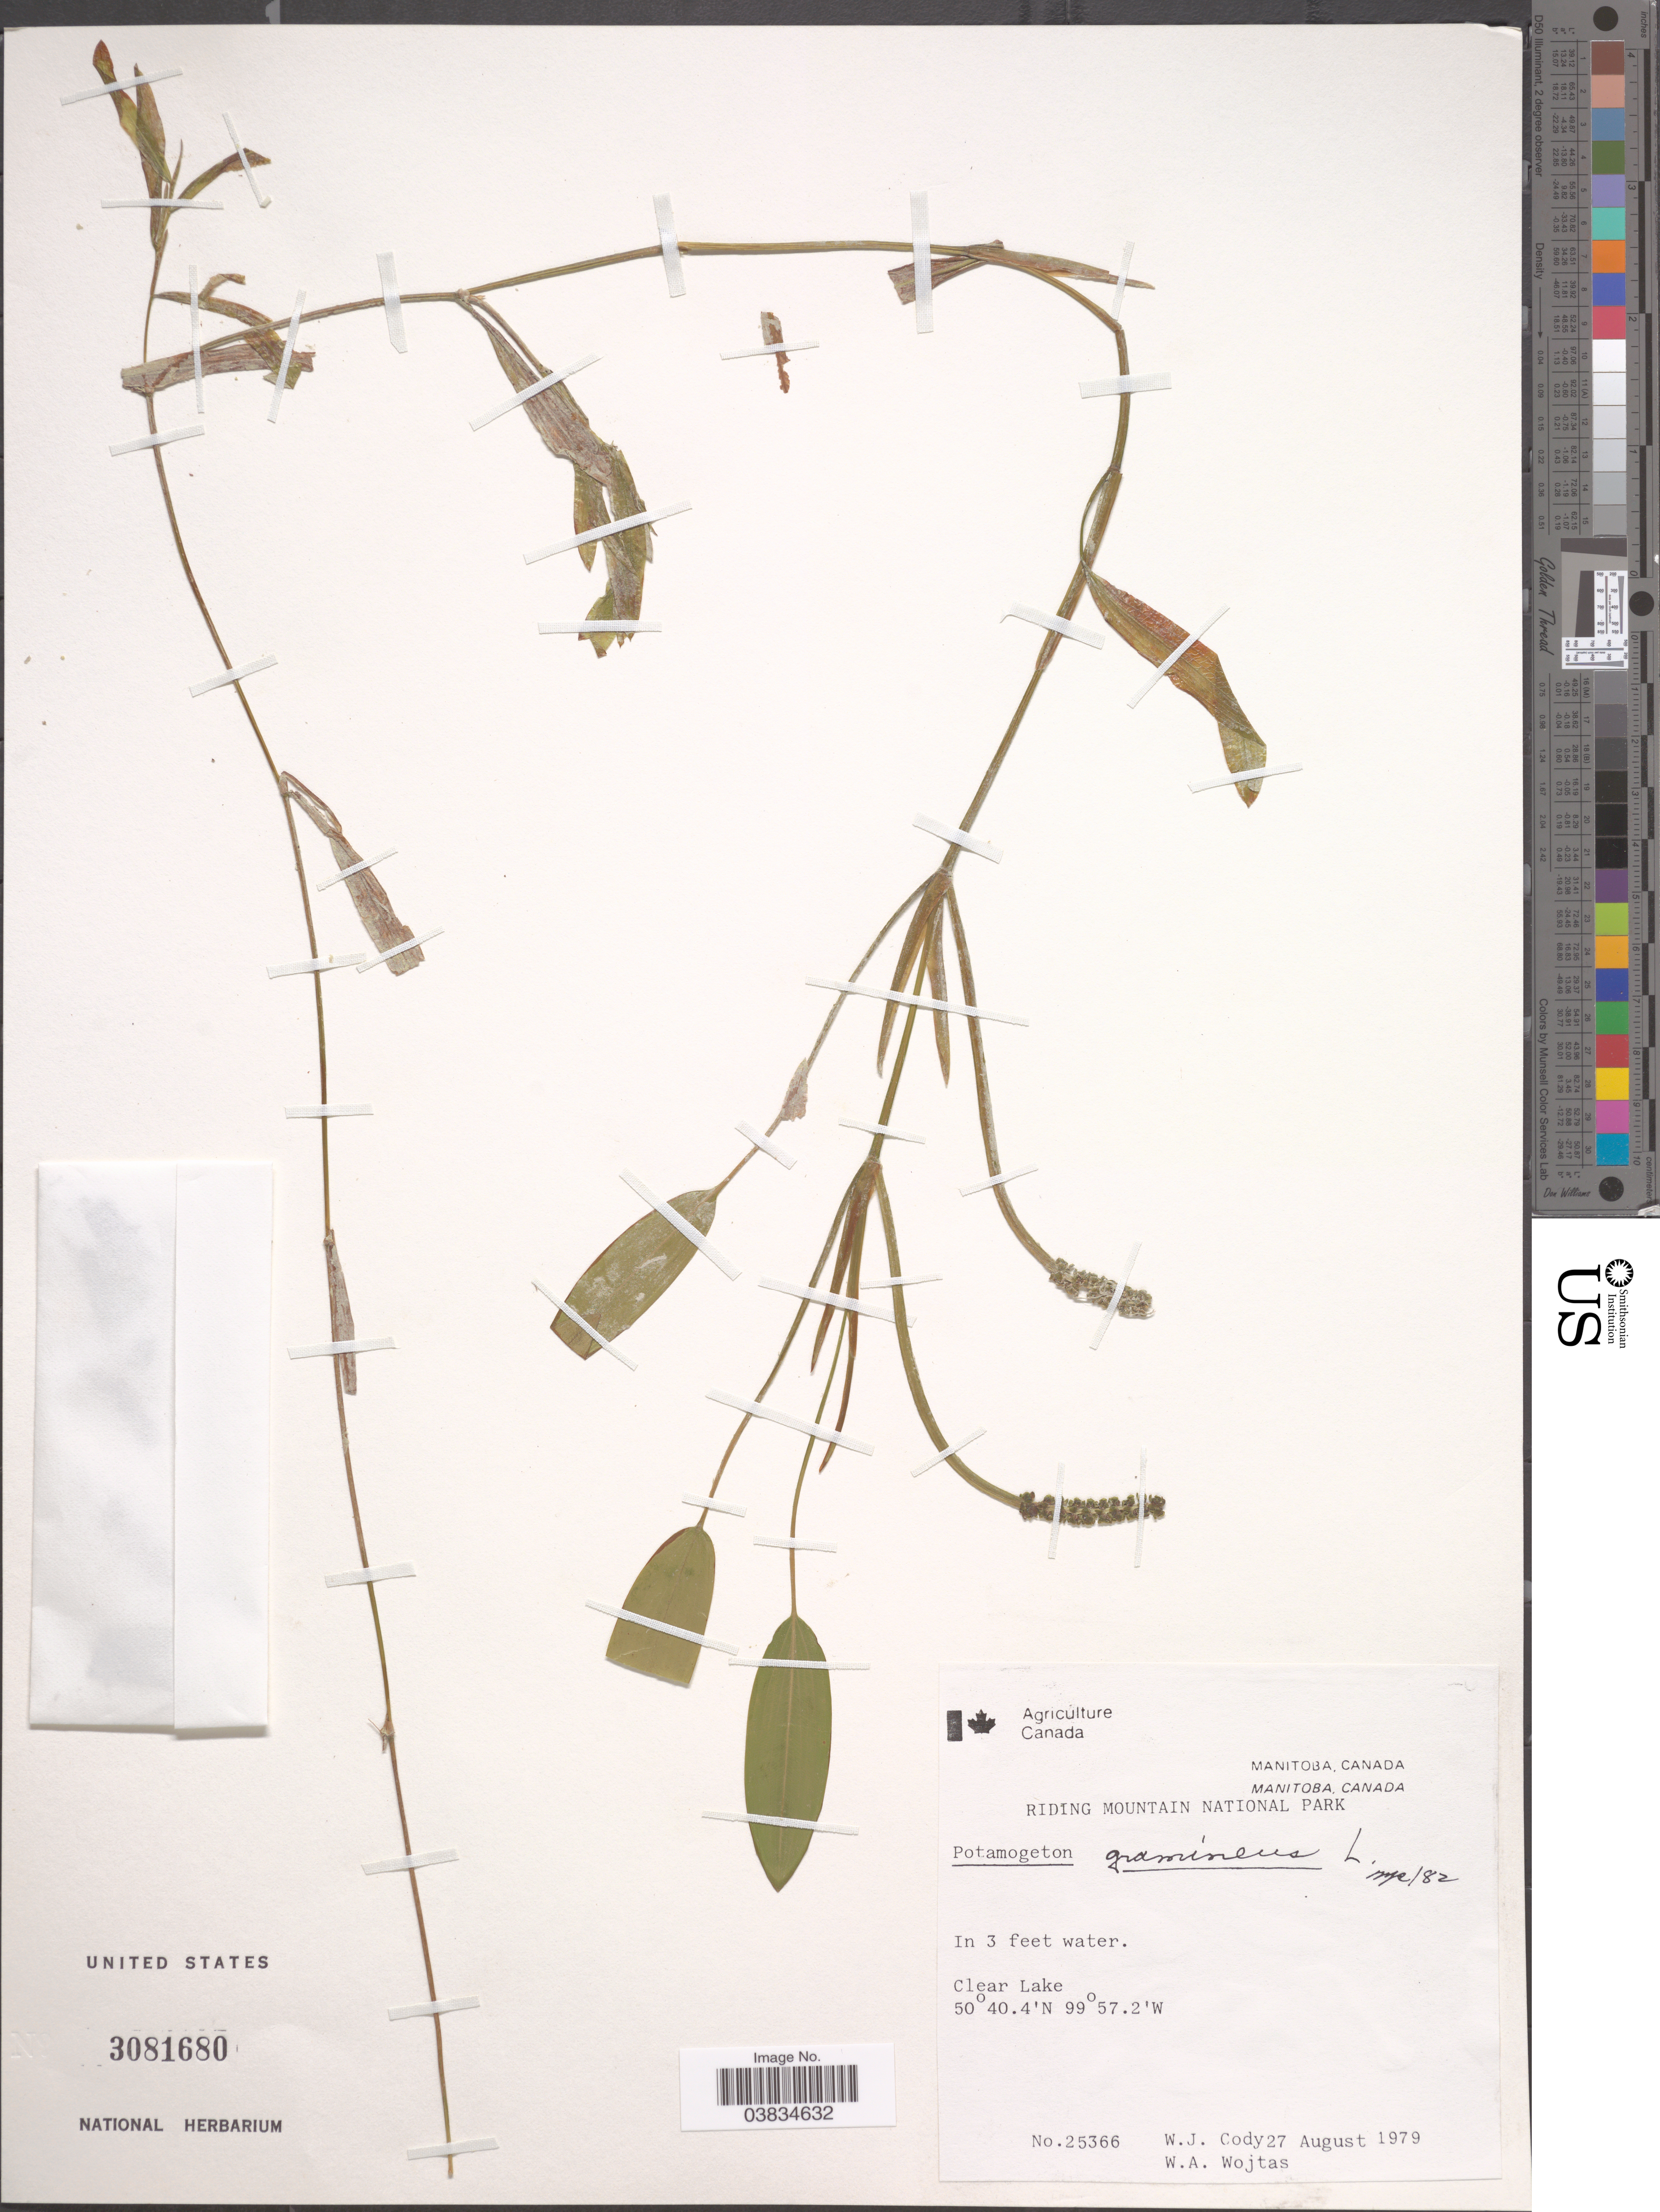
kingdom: Plantae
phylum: Tracheophyta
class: Liliopsida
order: Alismatales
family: Potamogetonaceae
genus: Potamogeton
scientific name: Potamogeton gramineus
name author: L.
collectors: W. Cody & W. Wojtas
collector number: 25366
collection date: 1979-08-27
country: Canada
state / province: Manitoba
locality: Riding Mountain National Park. Clear Lake.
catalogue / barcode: US 3081680